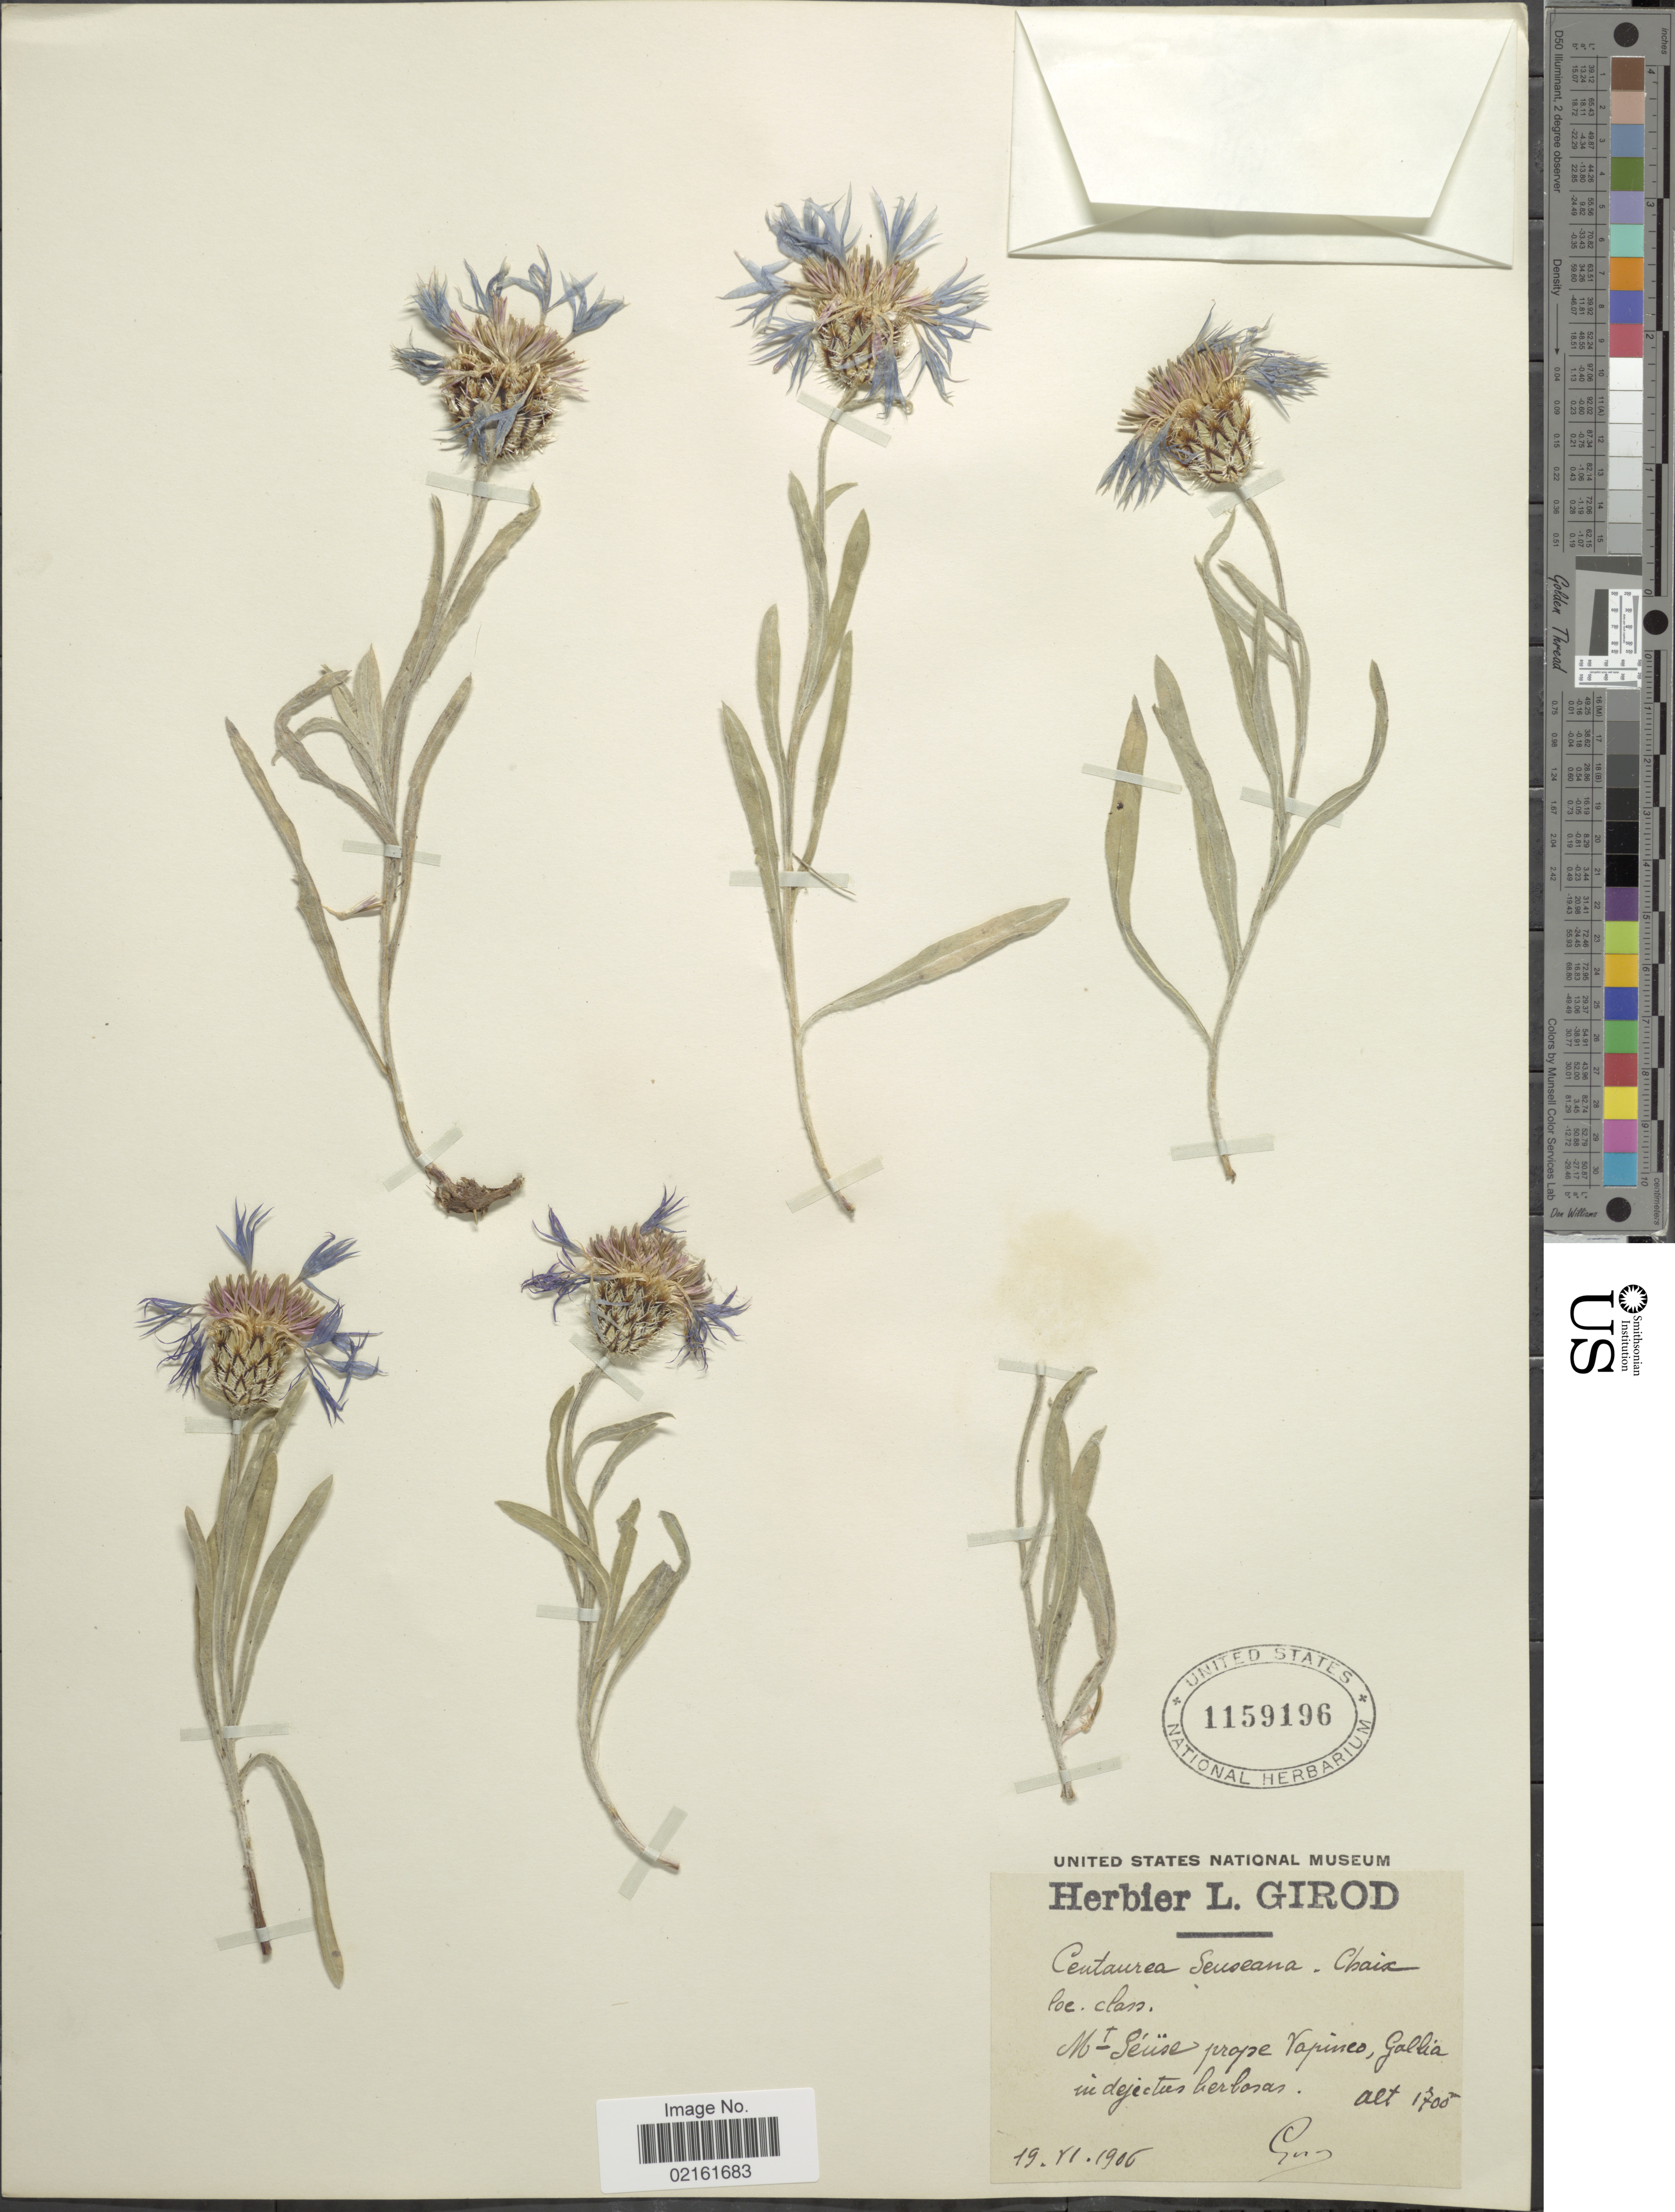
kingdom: Plantae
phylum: Tracheophyta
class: Magnoliopsida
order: Asterales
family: Asteraceae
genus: Centaurea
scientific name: Centaurea seusana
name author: Chaix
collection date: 1906-06-19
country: France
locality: Ht. Seuse prope Vapines [interpreted]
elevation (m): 1700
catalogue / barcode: US 1159196